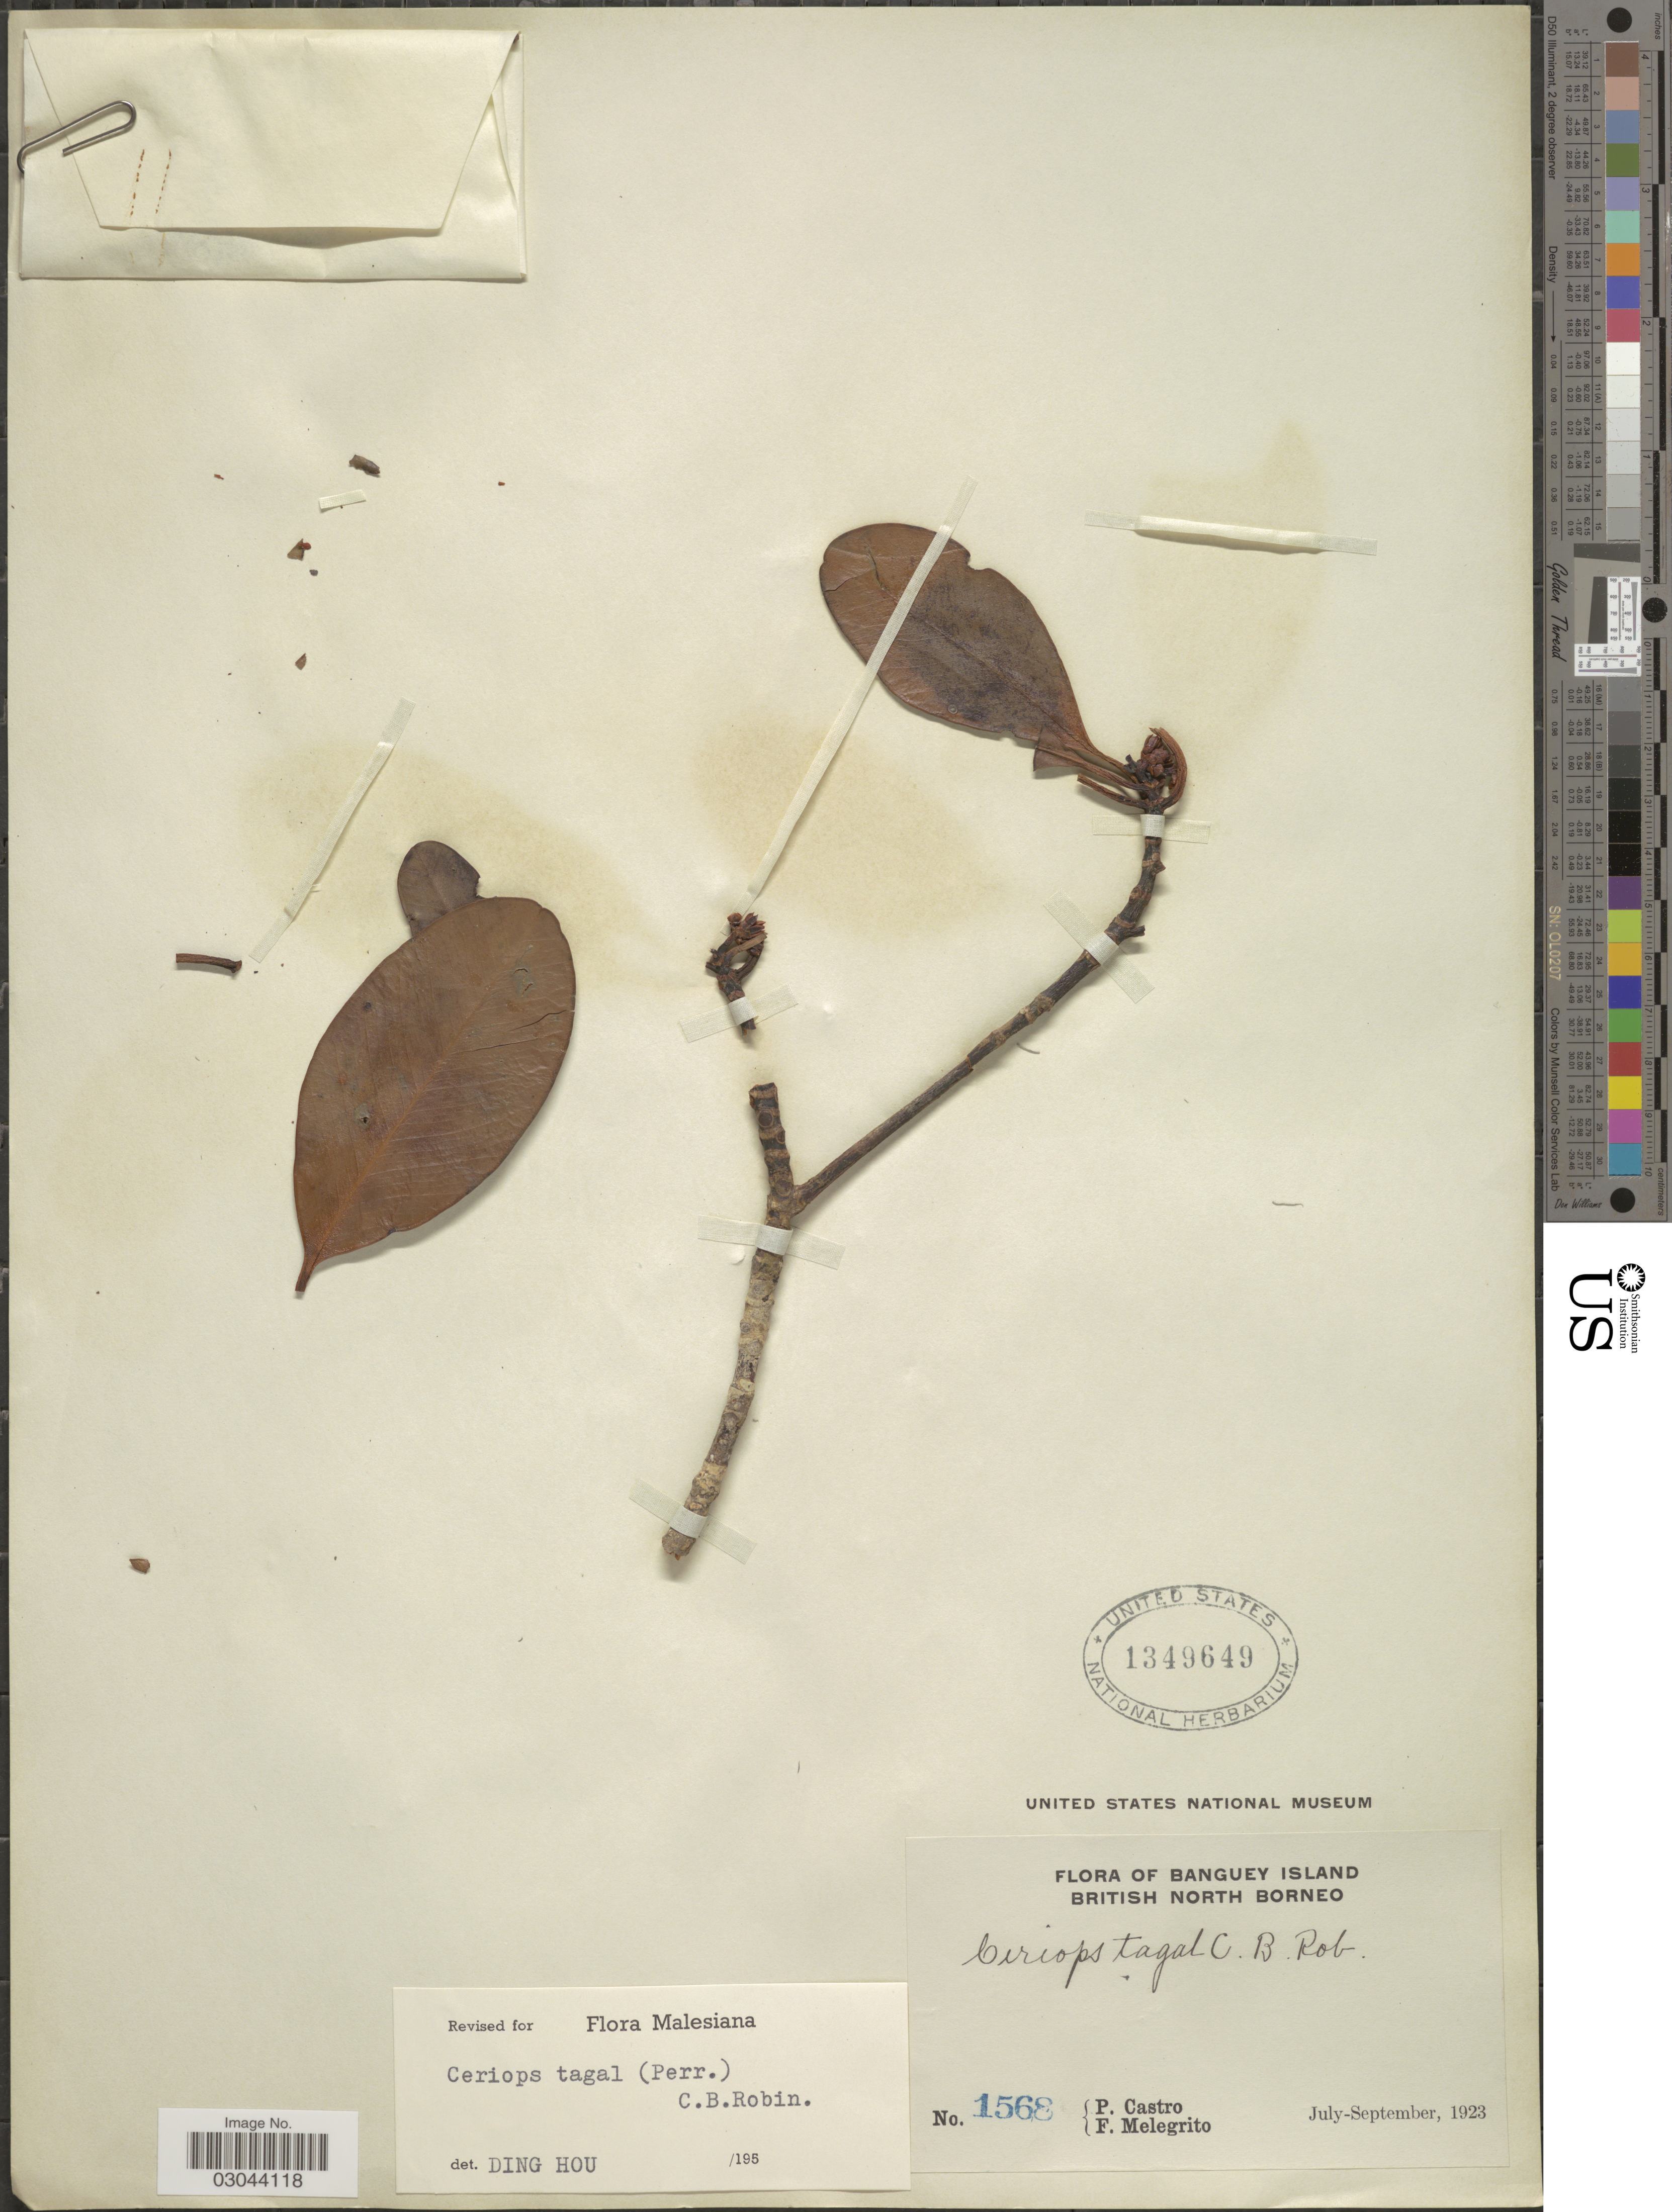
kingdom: Plantae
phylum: Tracheophyta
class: Magnoliopsida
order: Malpighiales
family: Rhizophoraceae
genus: Ceriops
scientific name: Ceriops tagal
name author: (Perr.) C.B. Rob.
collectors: P. Castro & F. Melegrito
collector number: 1568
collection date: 1923-07/1923-09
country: Malaysia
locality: Banguey Island. British North Borneo.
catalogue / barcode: US 1349649